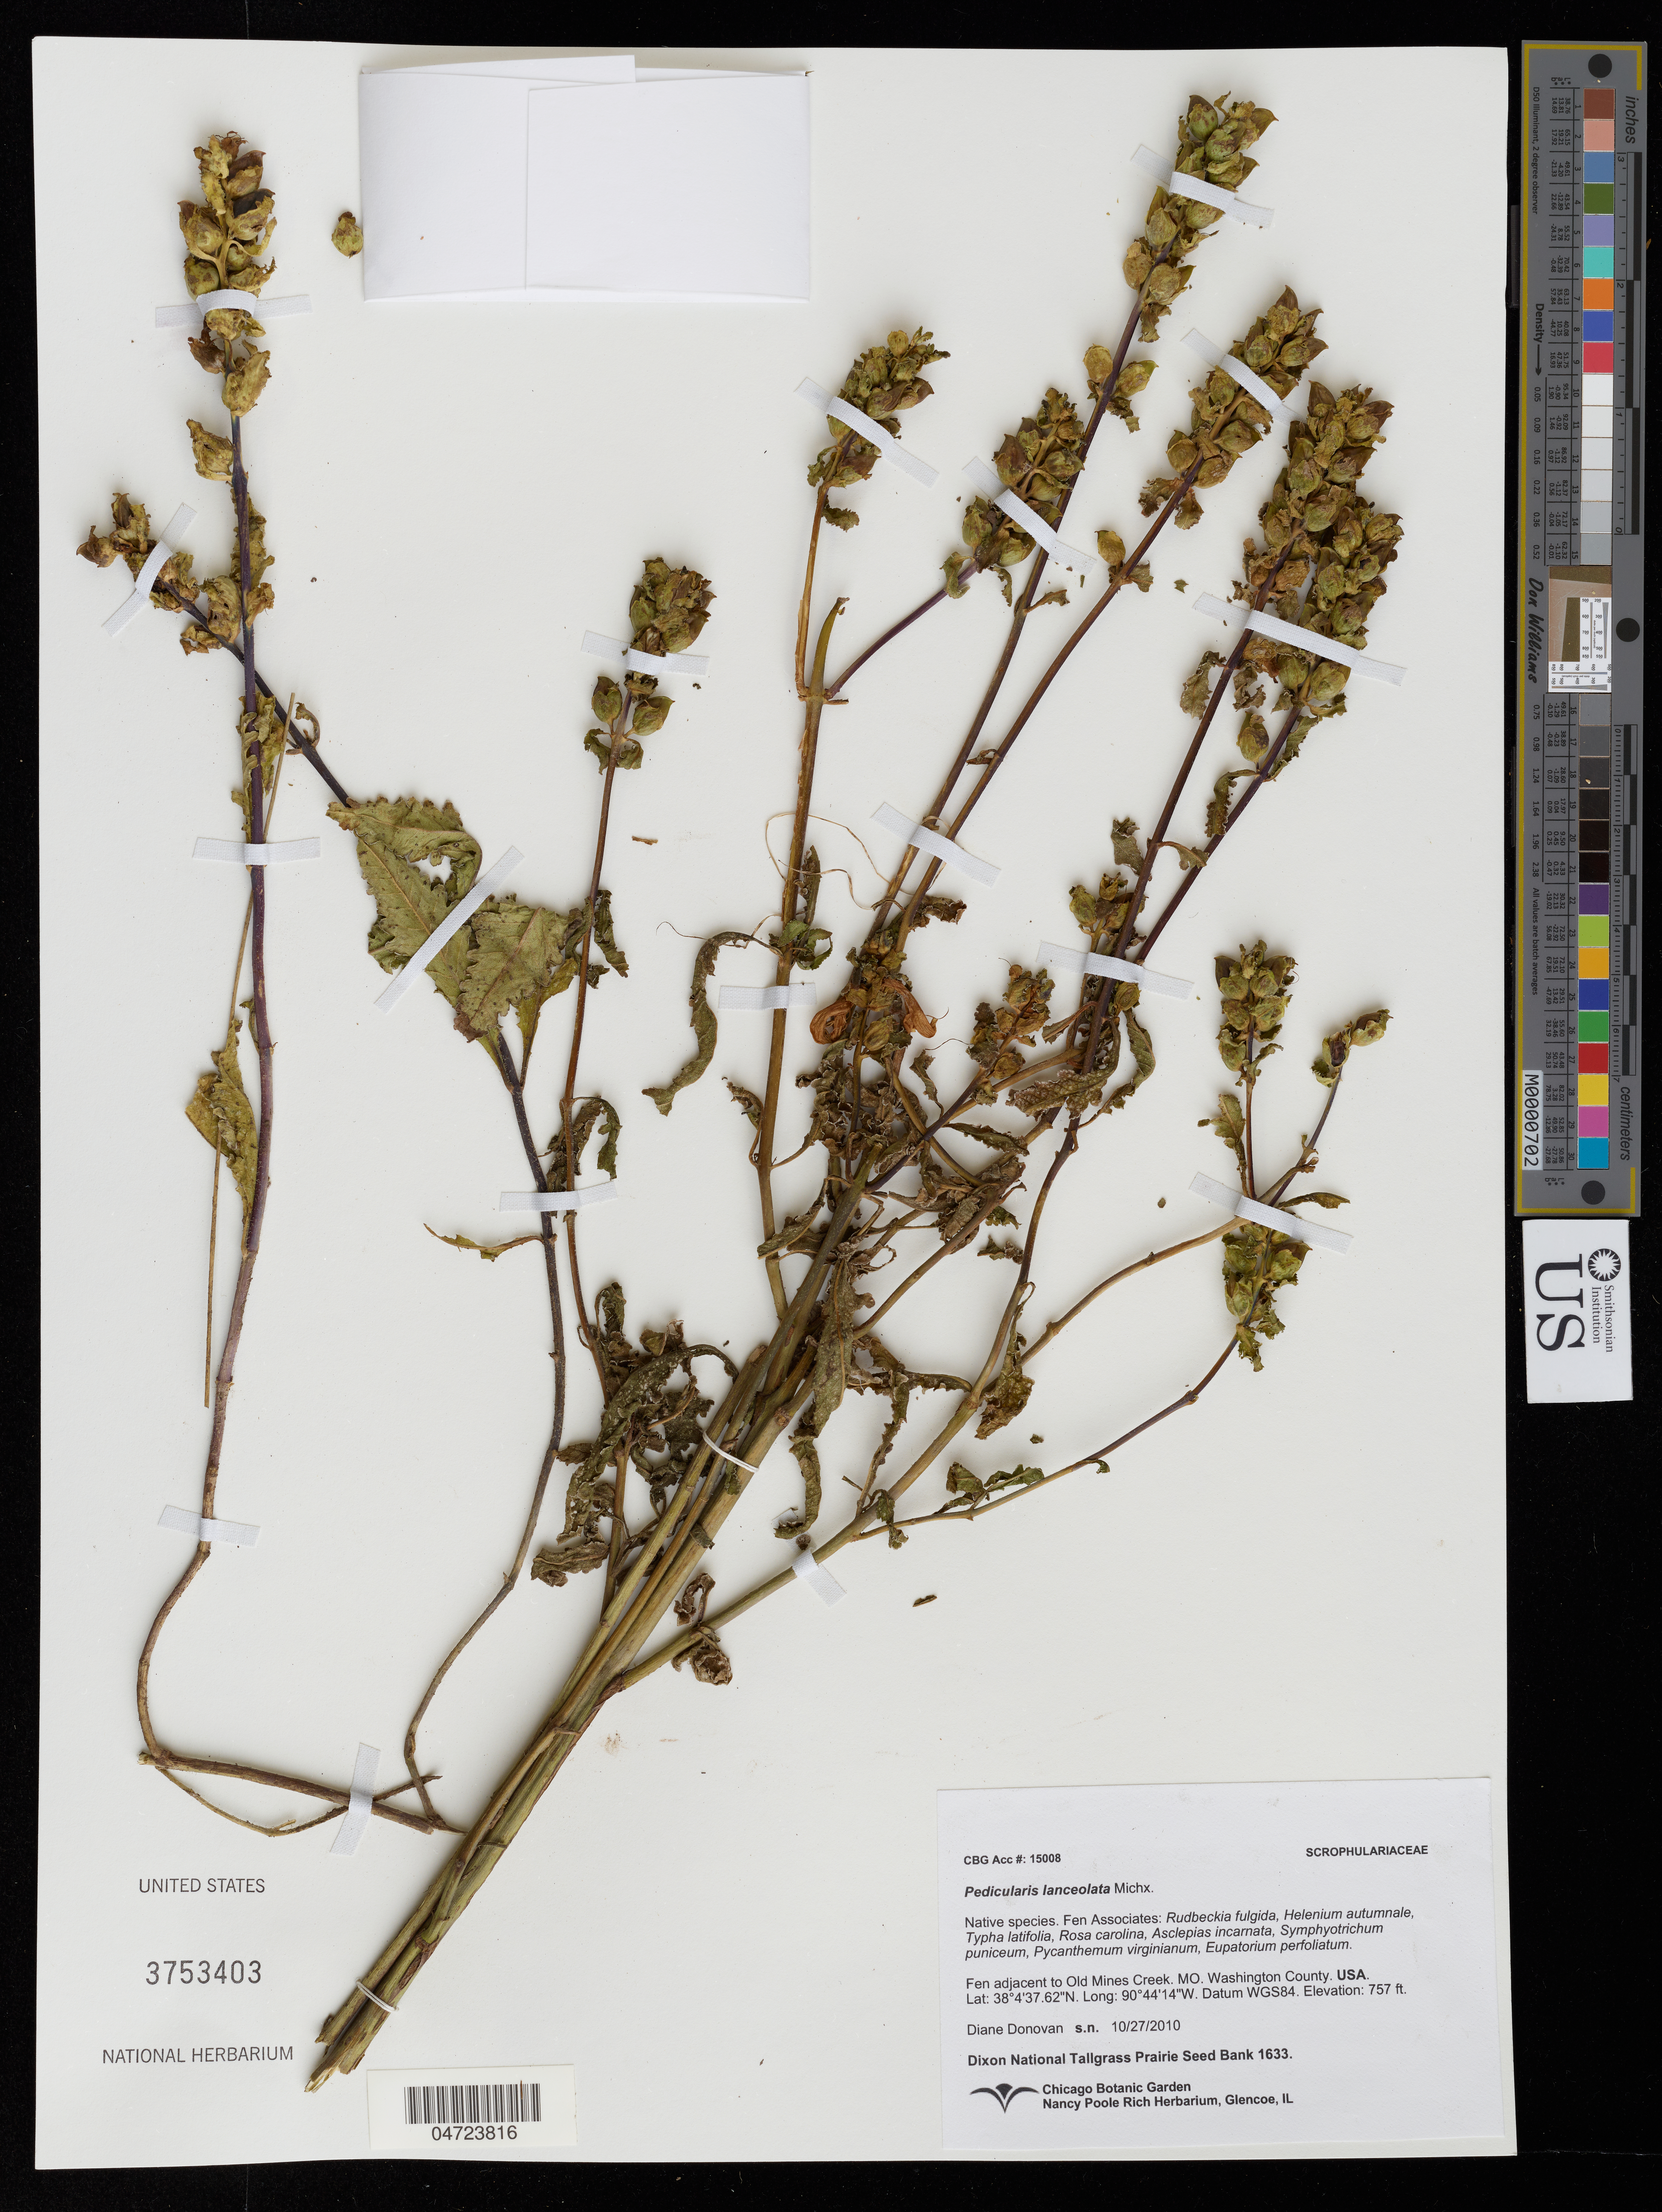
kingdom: Plantae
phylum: Tracheophyta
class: Magnoliopsida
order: Lamiales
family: Orobanchaceae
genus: Pedicularis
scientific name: Pedicularis lanceolata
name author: Michx.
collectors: D. Donovan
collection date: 2010-10-27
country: United States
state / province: Missouri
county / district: Washington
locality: Fen adjacent to Old Mines Creek. Washington County.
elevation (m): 231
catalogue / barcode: US 3753403